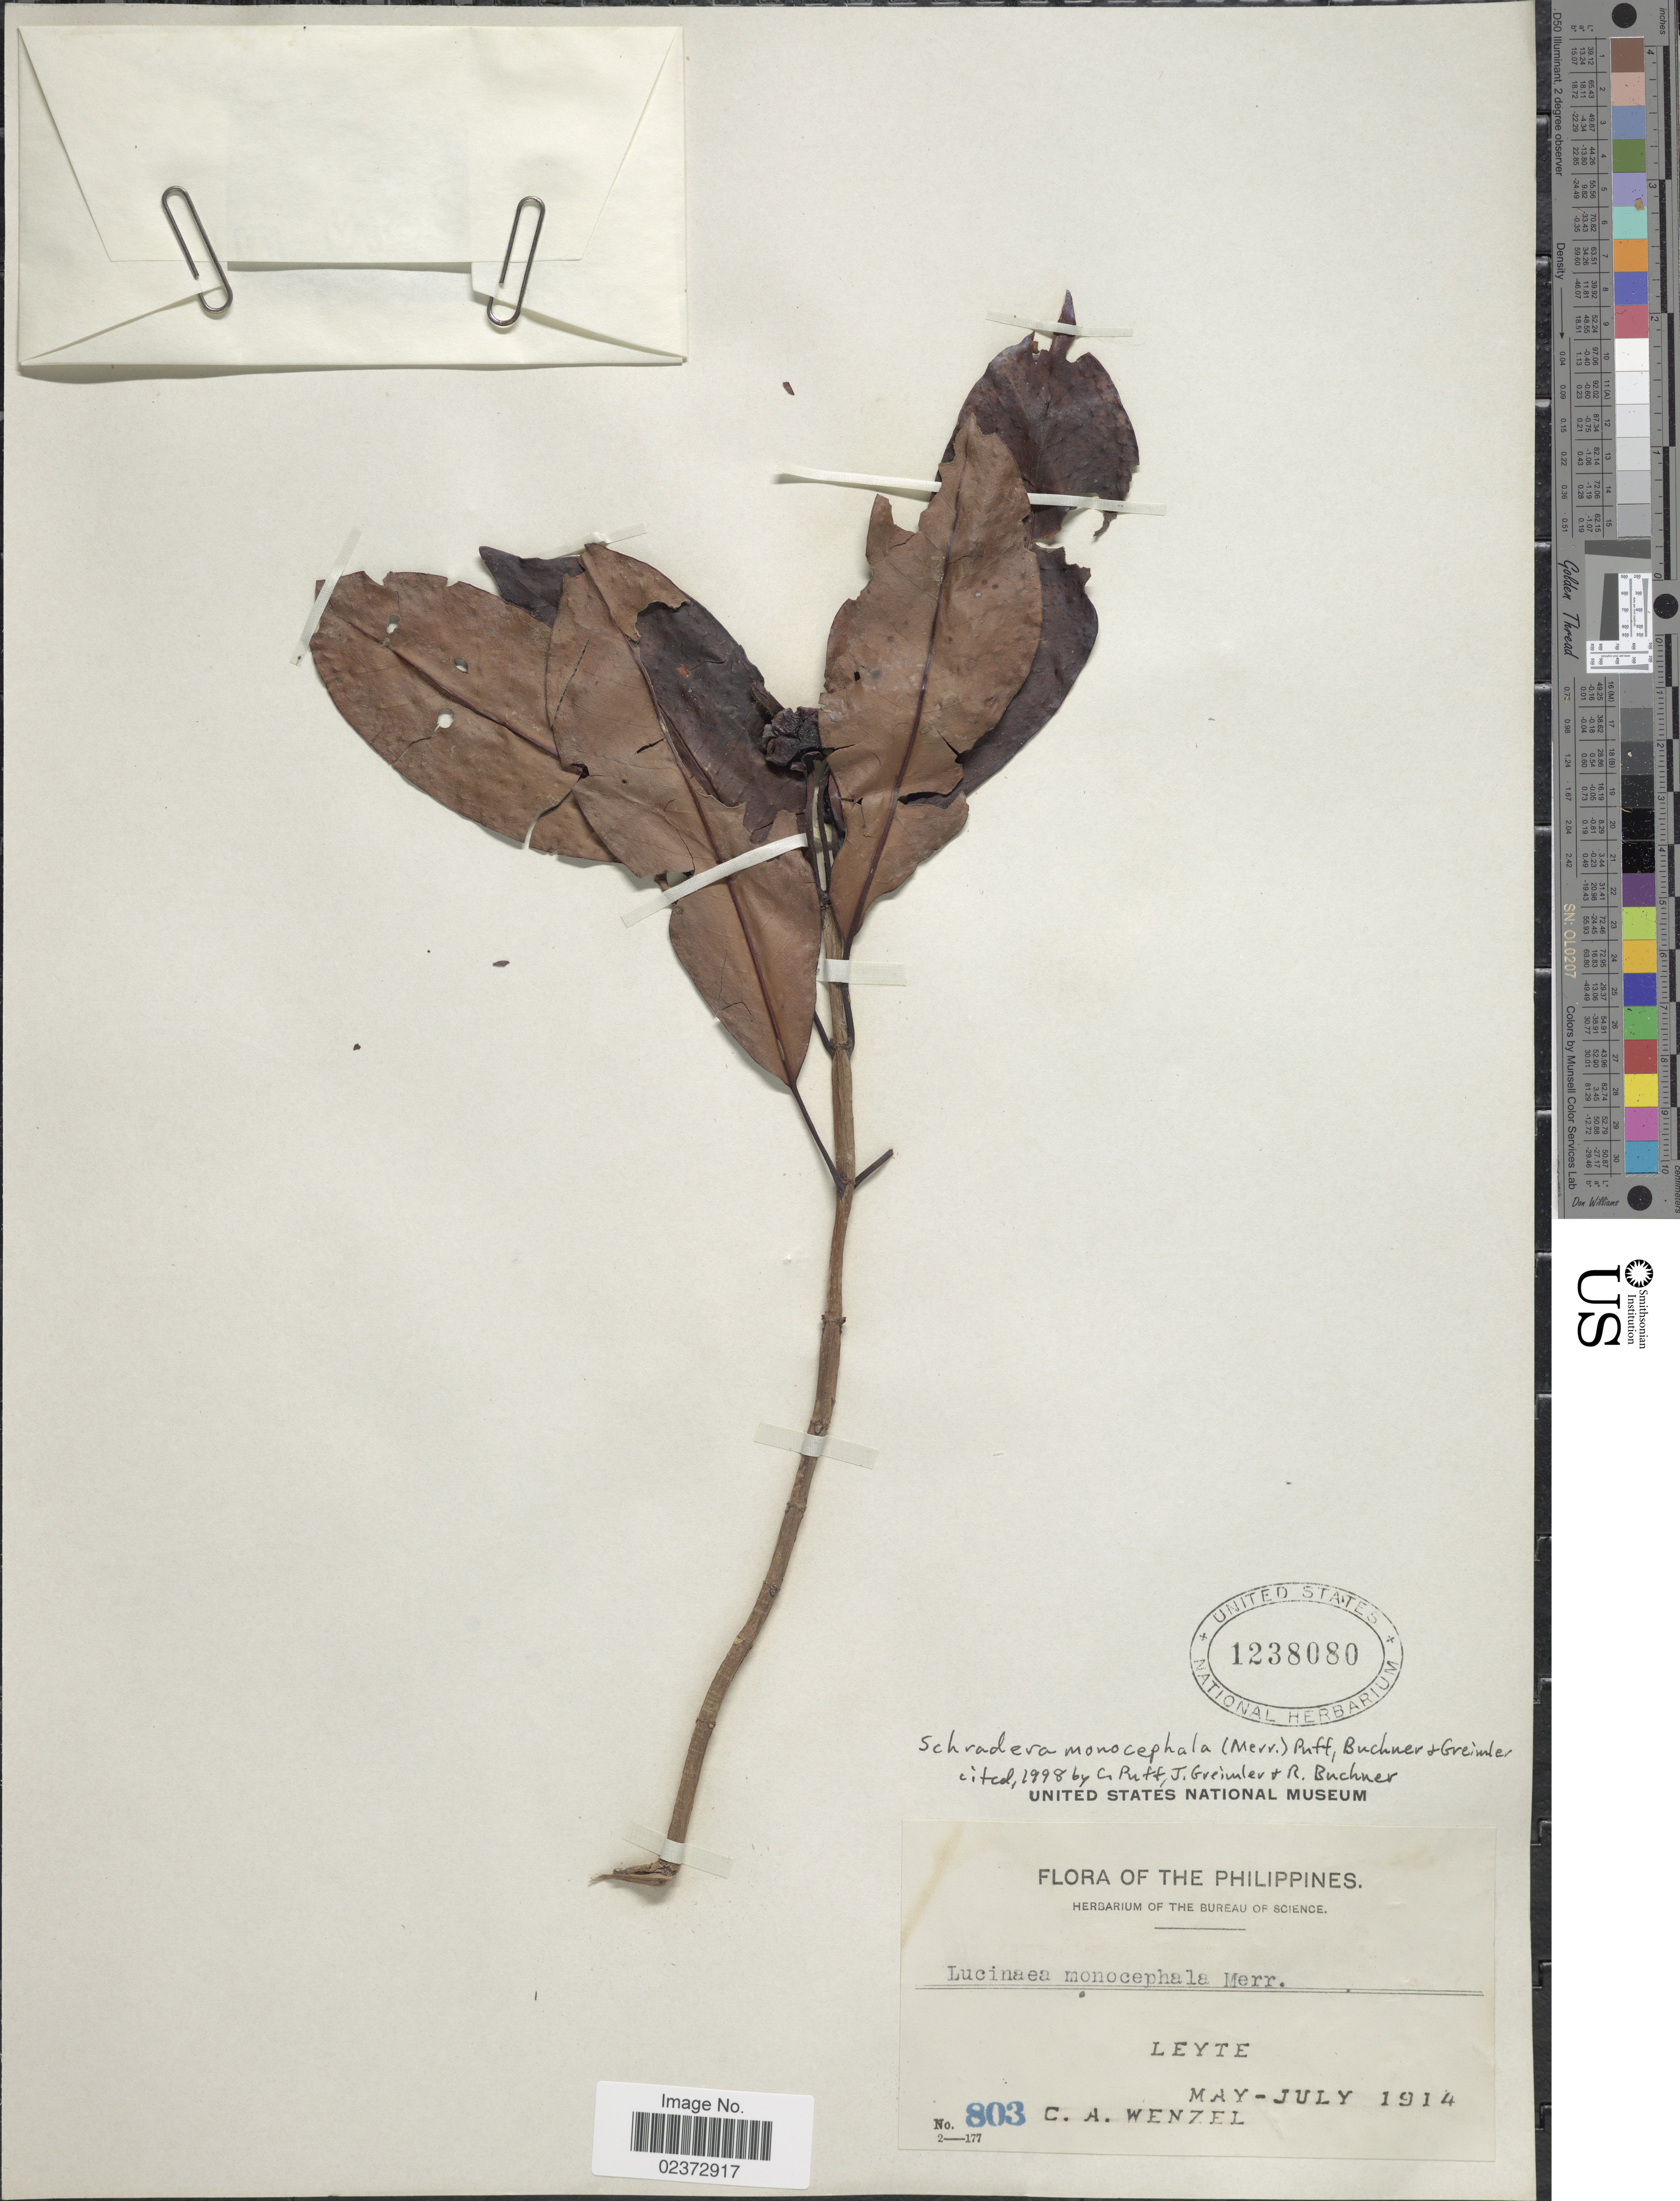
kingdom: Plantae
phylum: Tracheophyta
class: Magnoliopsida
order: Gentianales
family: Rubiaceae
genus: Schradera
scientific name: Schradera monocephala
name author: (Merr.) Puff et al.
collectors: C. Wenzel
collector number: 803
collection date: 1914-05/1914-07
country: Philippines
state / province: Eastern Visayas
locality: Leyte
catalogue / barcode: US 1238080